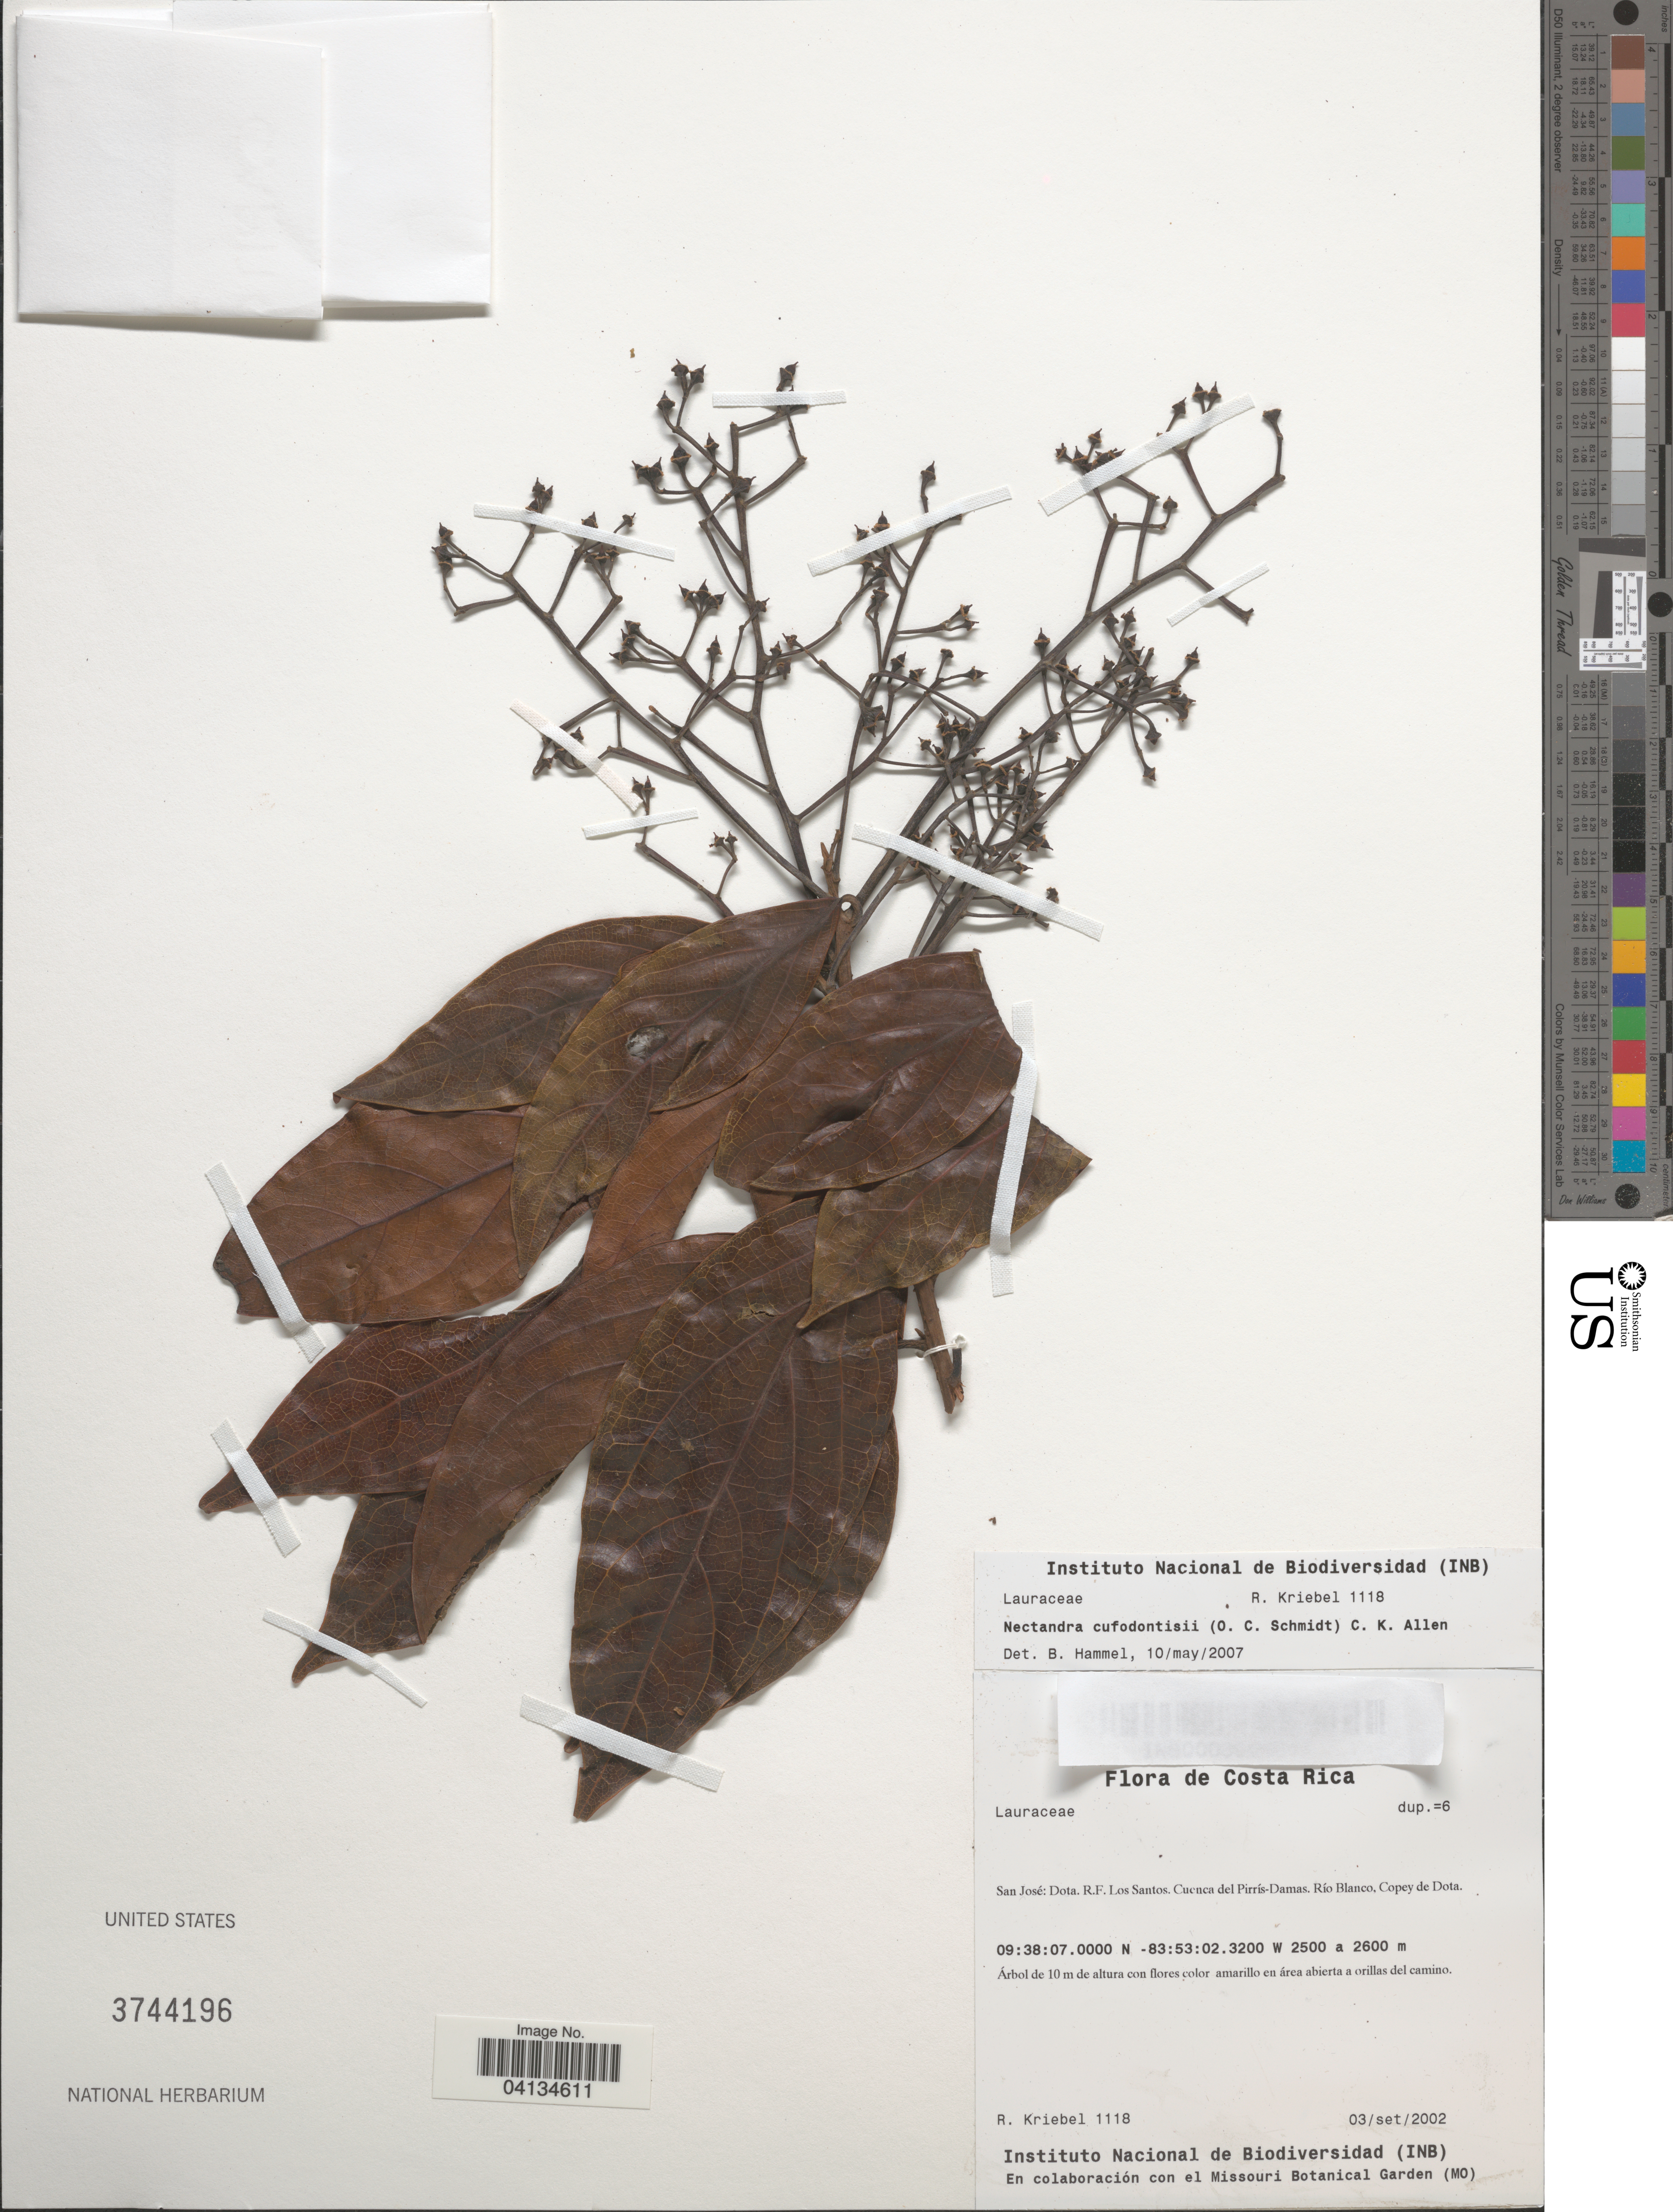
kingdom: Plantae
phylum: Tracheophyta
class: Magnoliopsida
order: Laurales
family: Lauraceae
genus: Nectandra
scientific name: Nectandra cufodontisii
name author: (O.C. Schmidt) C.K. Allen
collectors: R. Kriebel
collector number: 1118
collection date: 2002-09-03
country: Costa Rica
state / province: San José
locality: Dota. R.F. Los Santos. Cuenca del Pirrís-Damas. Río Blanco, Copey de Dota.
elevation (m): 2500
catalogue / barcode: US 3744196